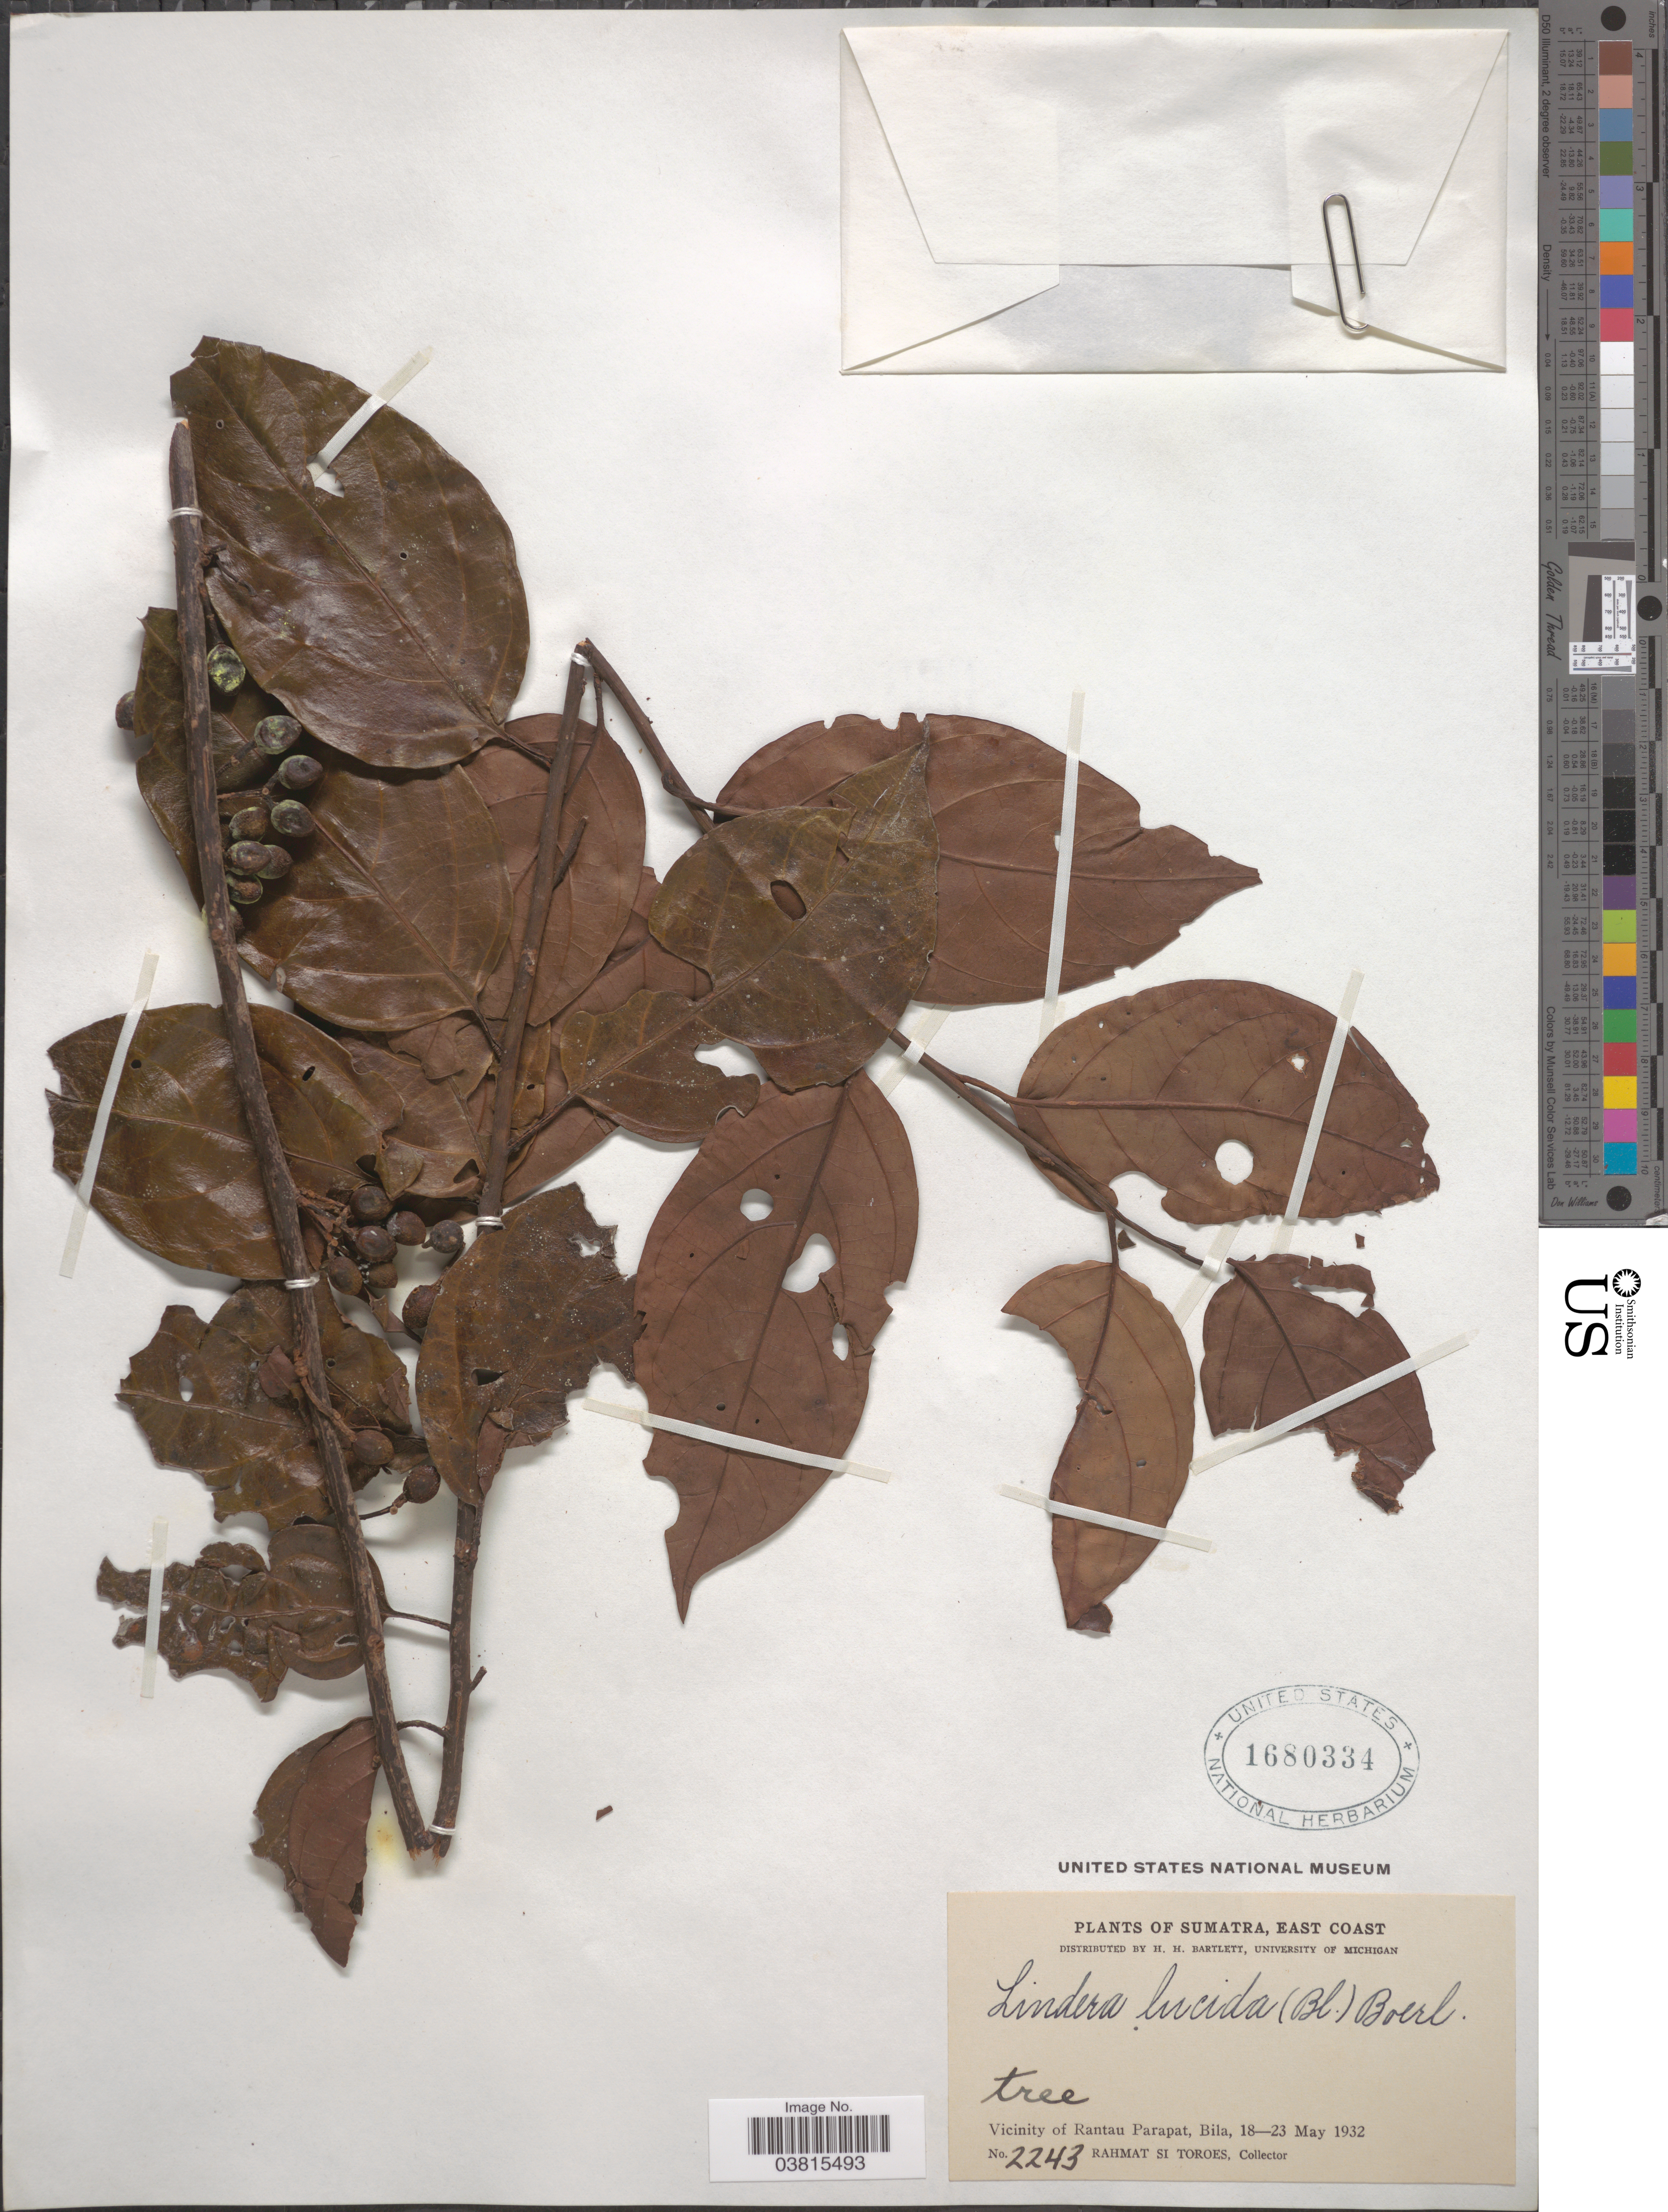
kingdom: Plantae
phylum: Tracheophyta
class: Magnoliopsida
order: Laurales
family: Lauraceae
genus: Lindera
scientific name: Lindera lucida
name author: (Blume) Boerl.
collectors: Rahmat Si Boeea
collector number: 2243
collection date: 1932-05-18/1932-05-23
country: Indonesia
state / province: Sumatra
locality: East Coast. Vicinity of Rantau Parapat, Bila.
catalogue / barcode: US 1680334